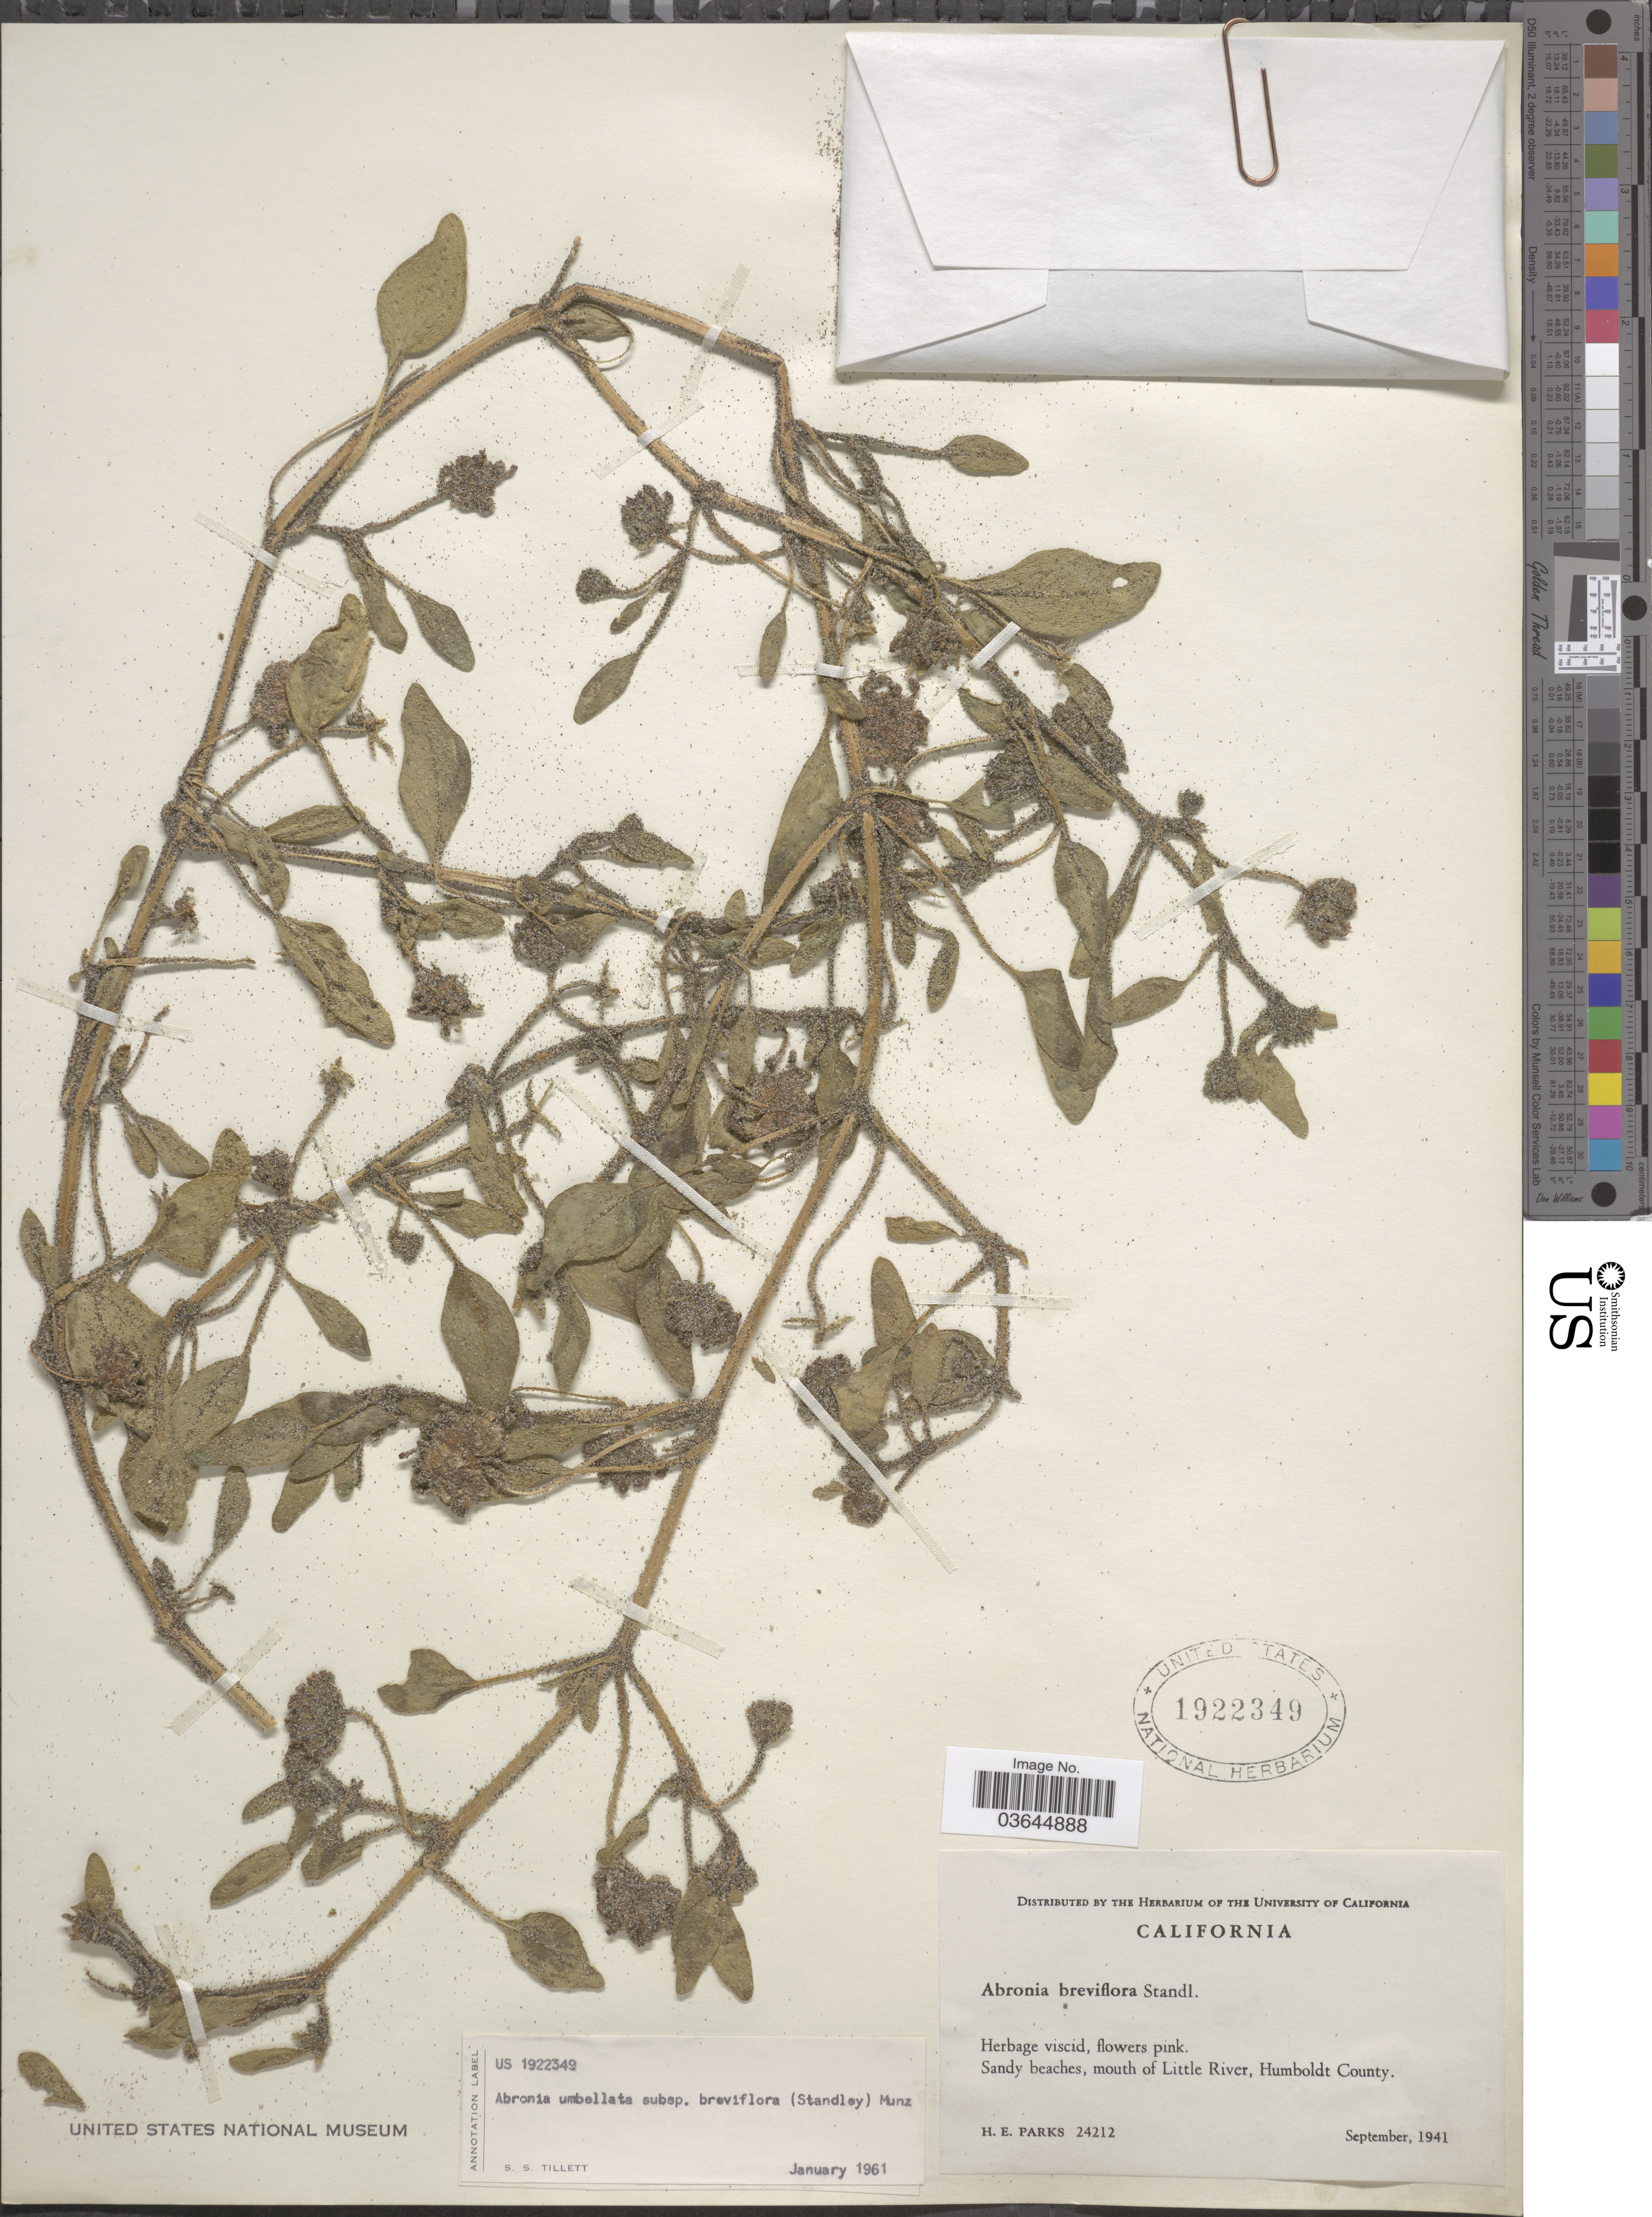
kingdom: Plantae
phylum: Tracheophyta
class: Magnoliopsida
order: Caryophyllales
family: Nyctaginaceae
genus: Abronia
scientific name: Abronia umbellata subsp. breviflora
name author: (Standl.) Munz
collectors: H. E. Parks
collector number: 24212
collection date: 1941-09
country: United States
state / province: California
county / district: Humboldt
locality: Sandy beaches, mouth of Little River, Humboldt County.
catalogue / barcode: US 1922349